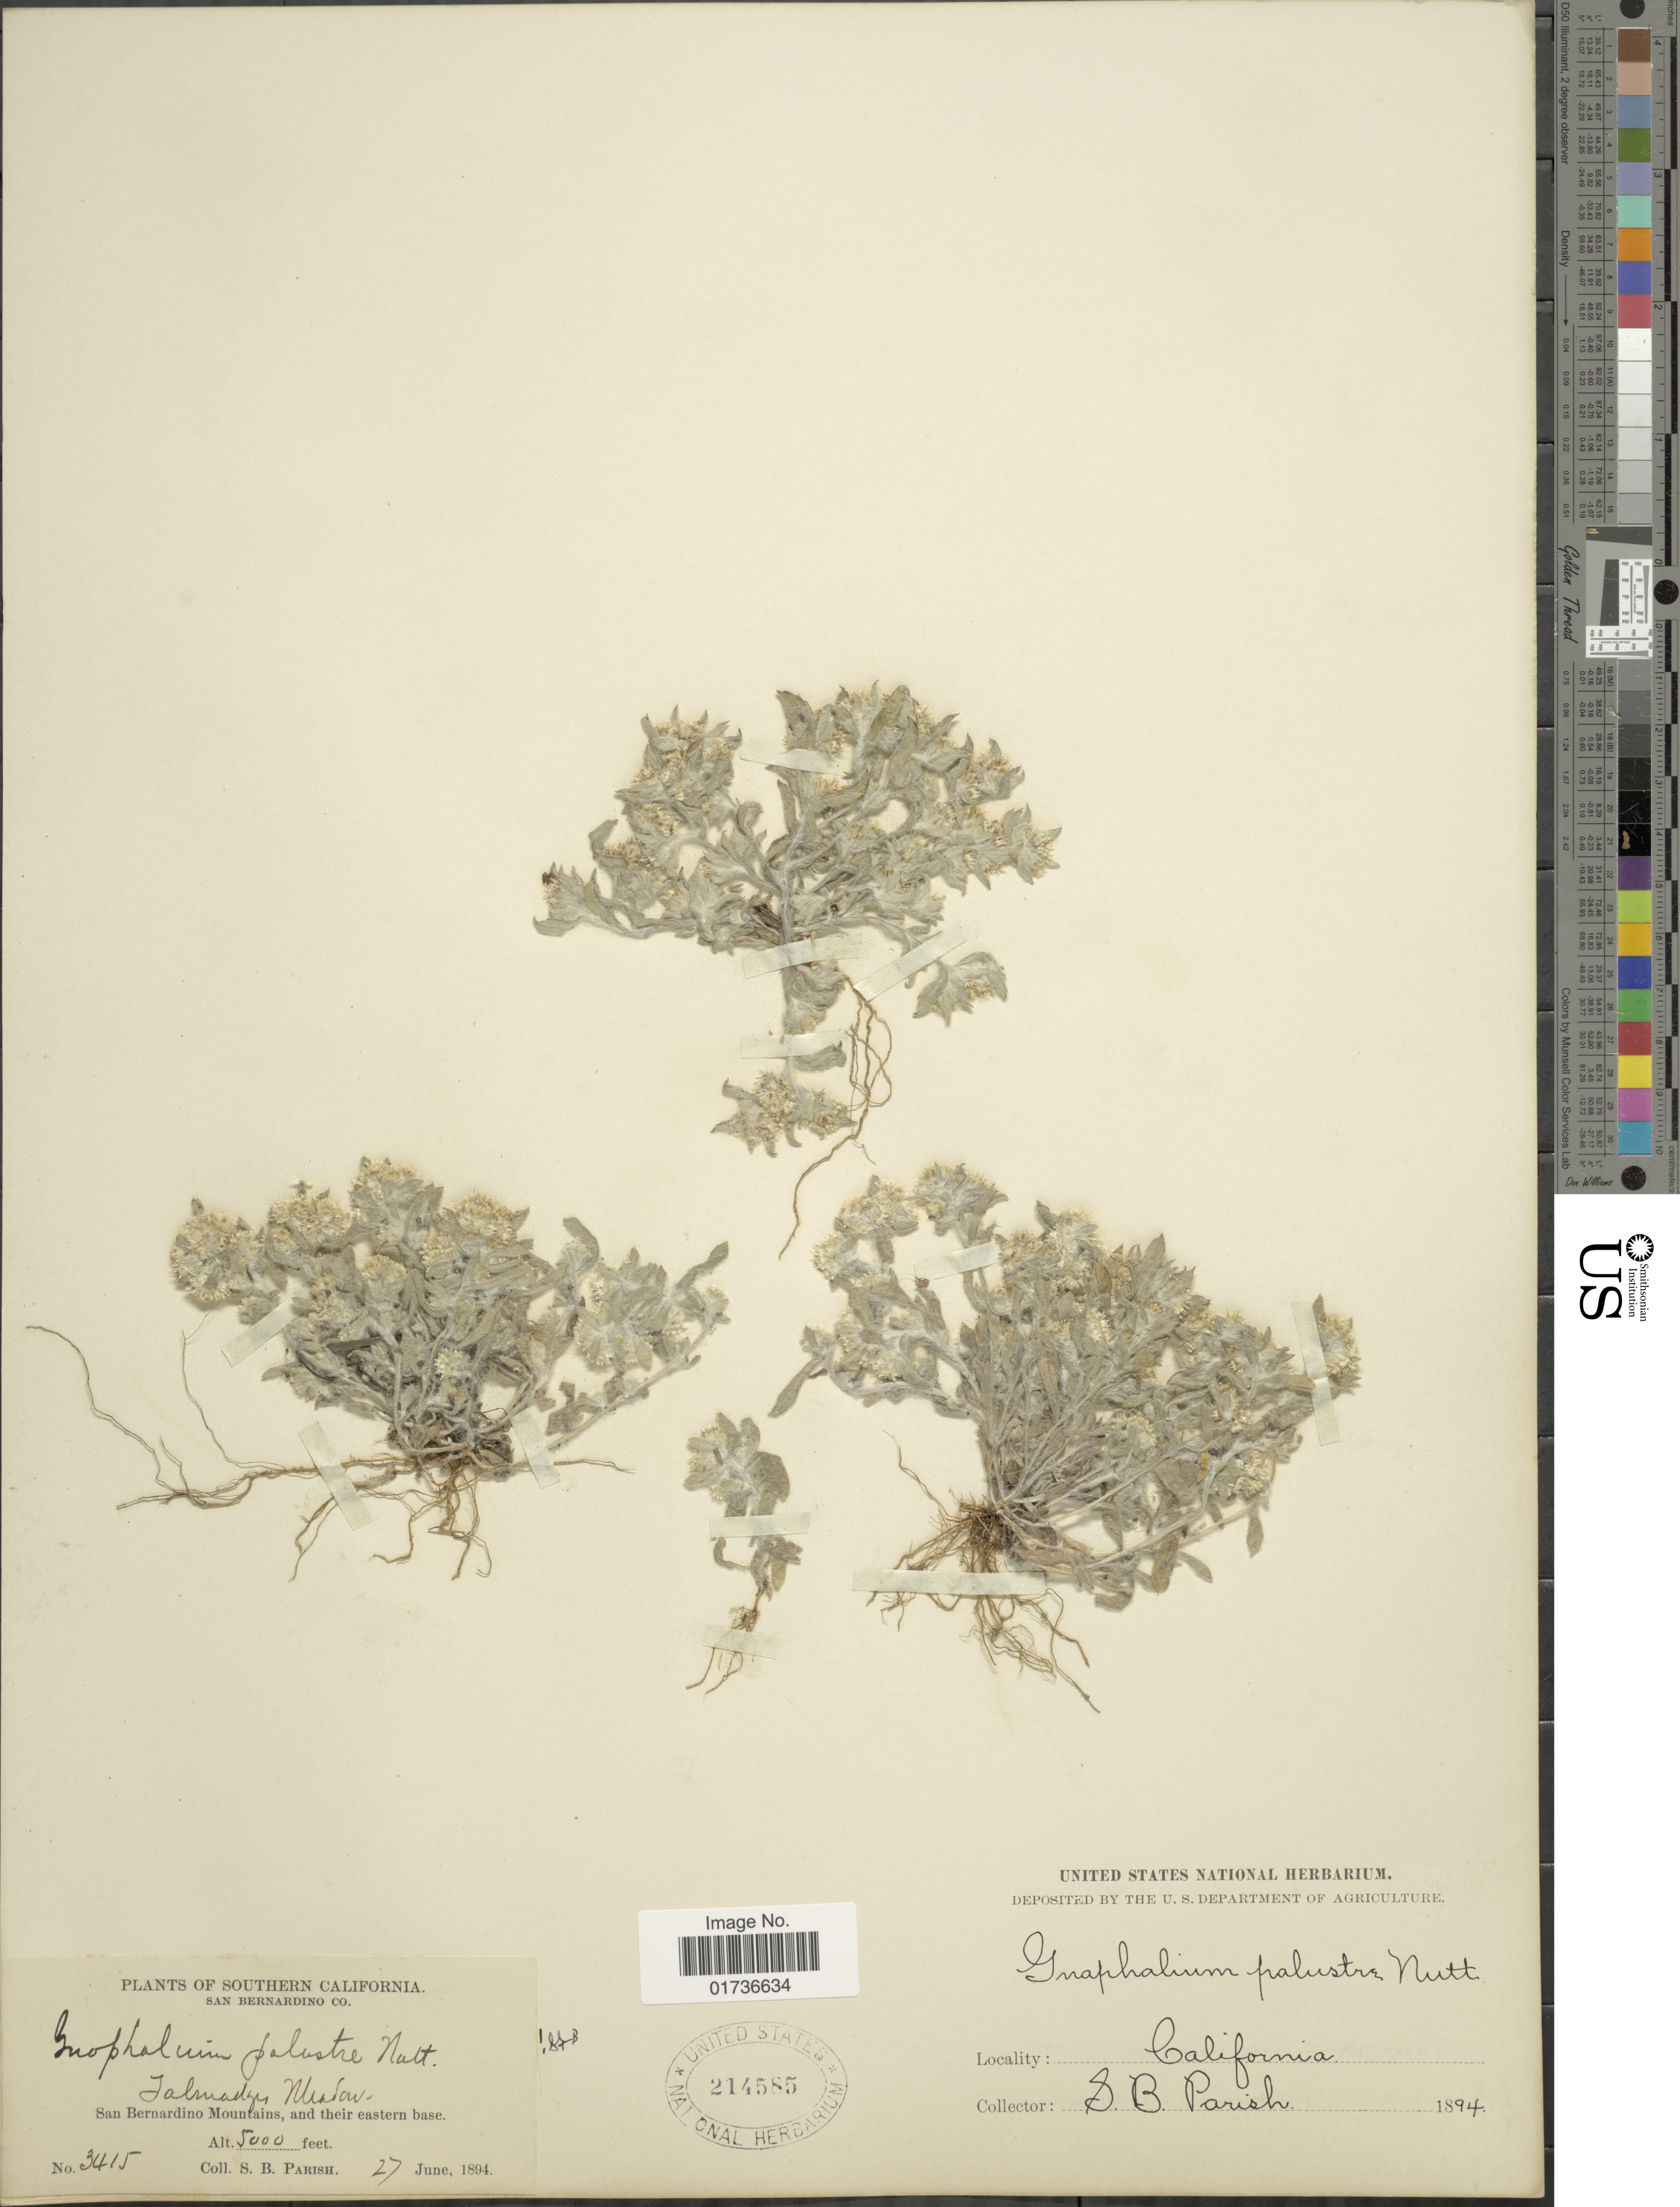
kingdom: Plantae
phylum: Tracheophyta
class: Magnoliopsida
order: Asterales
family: Asteraceae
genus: Gnaphalium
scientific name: Gnaphalium palustre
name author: Nutt.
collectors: S. B. Parish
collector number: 3415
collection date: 1894-06-27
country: United States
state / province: California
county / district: San Bernardino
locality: Southern California, Jalmadges Meadow, San Bernardino Mountains, and their eastern base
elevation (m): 1524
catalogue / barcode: US 214585